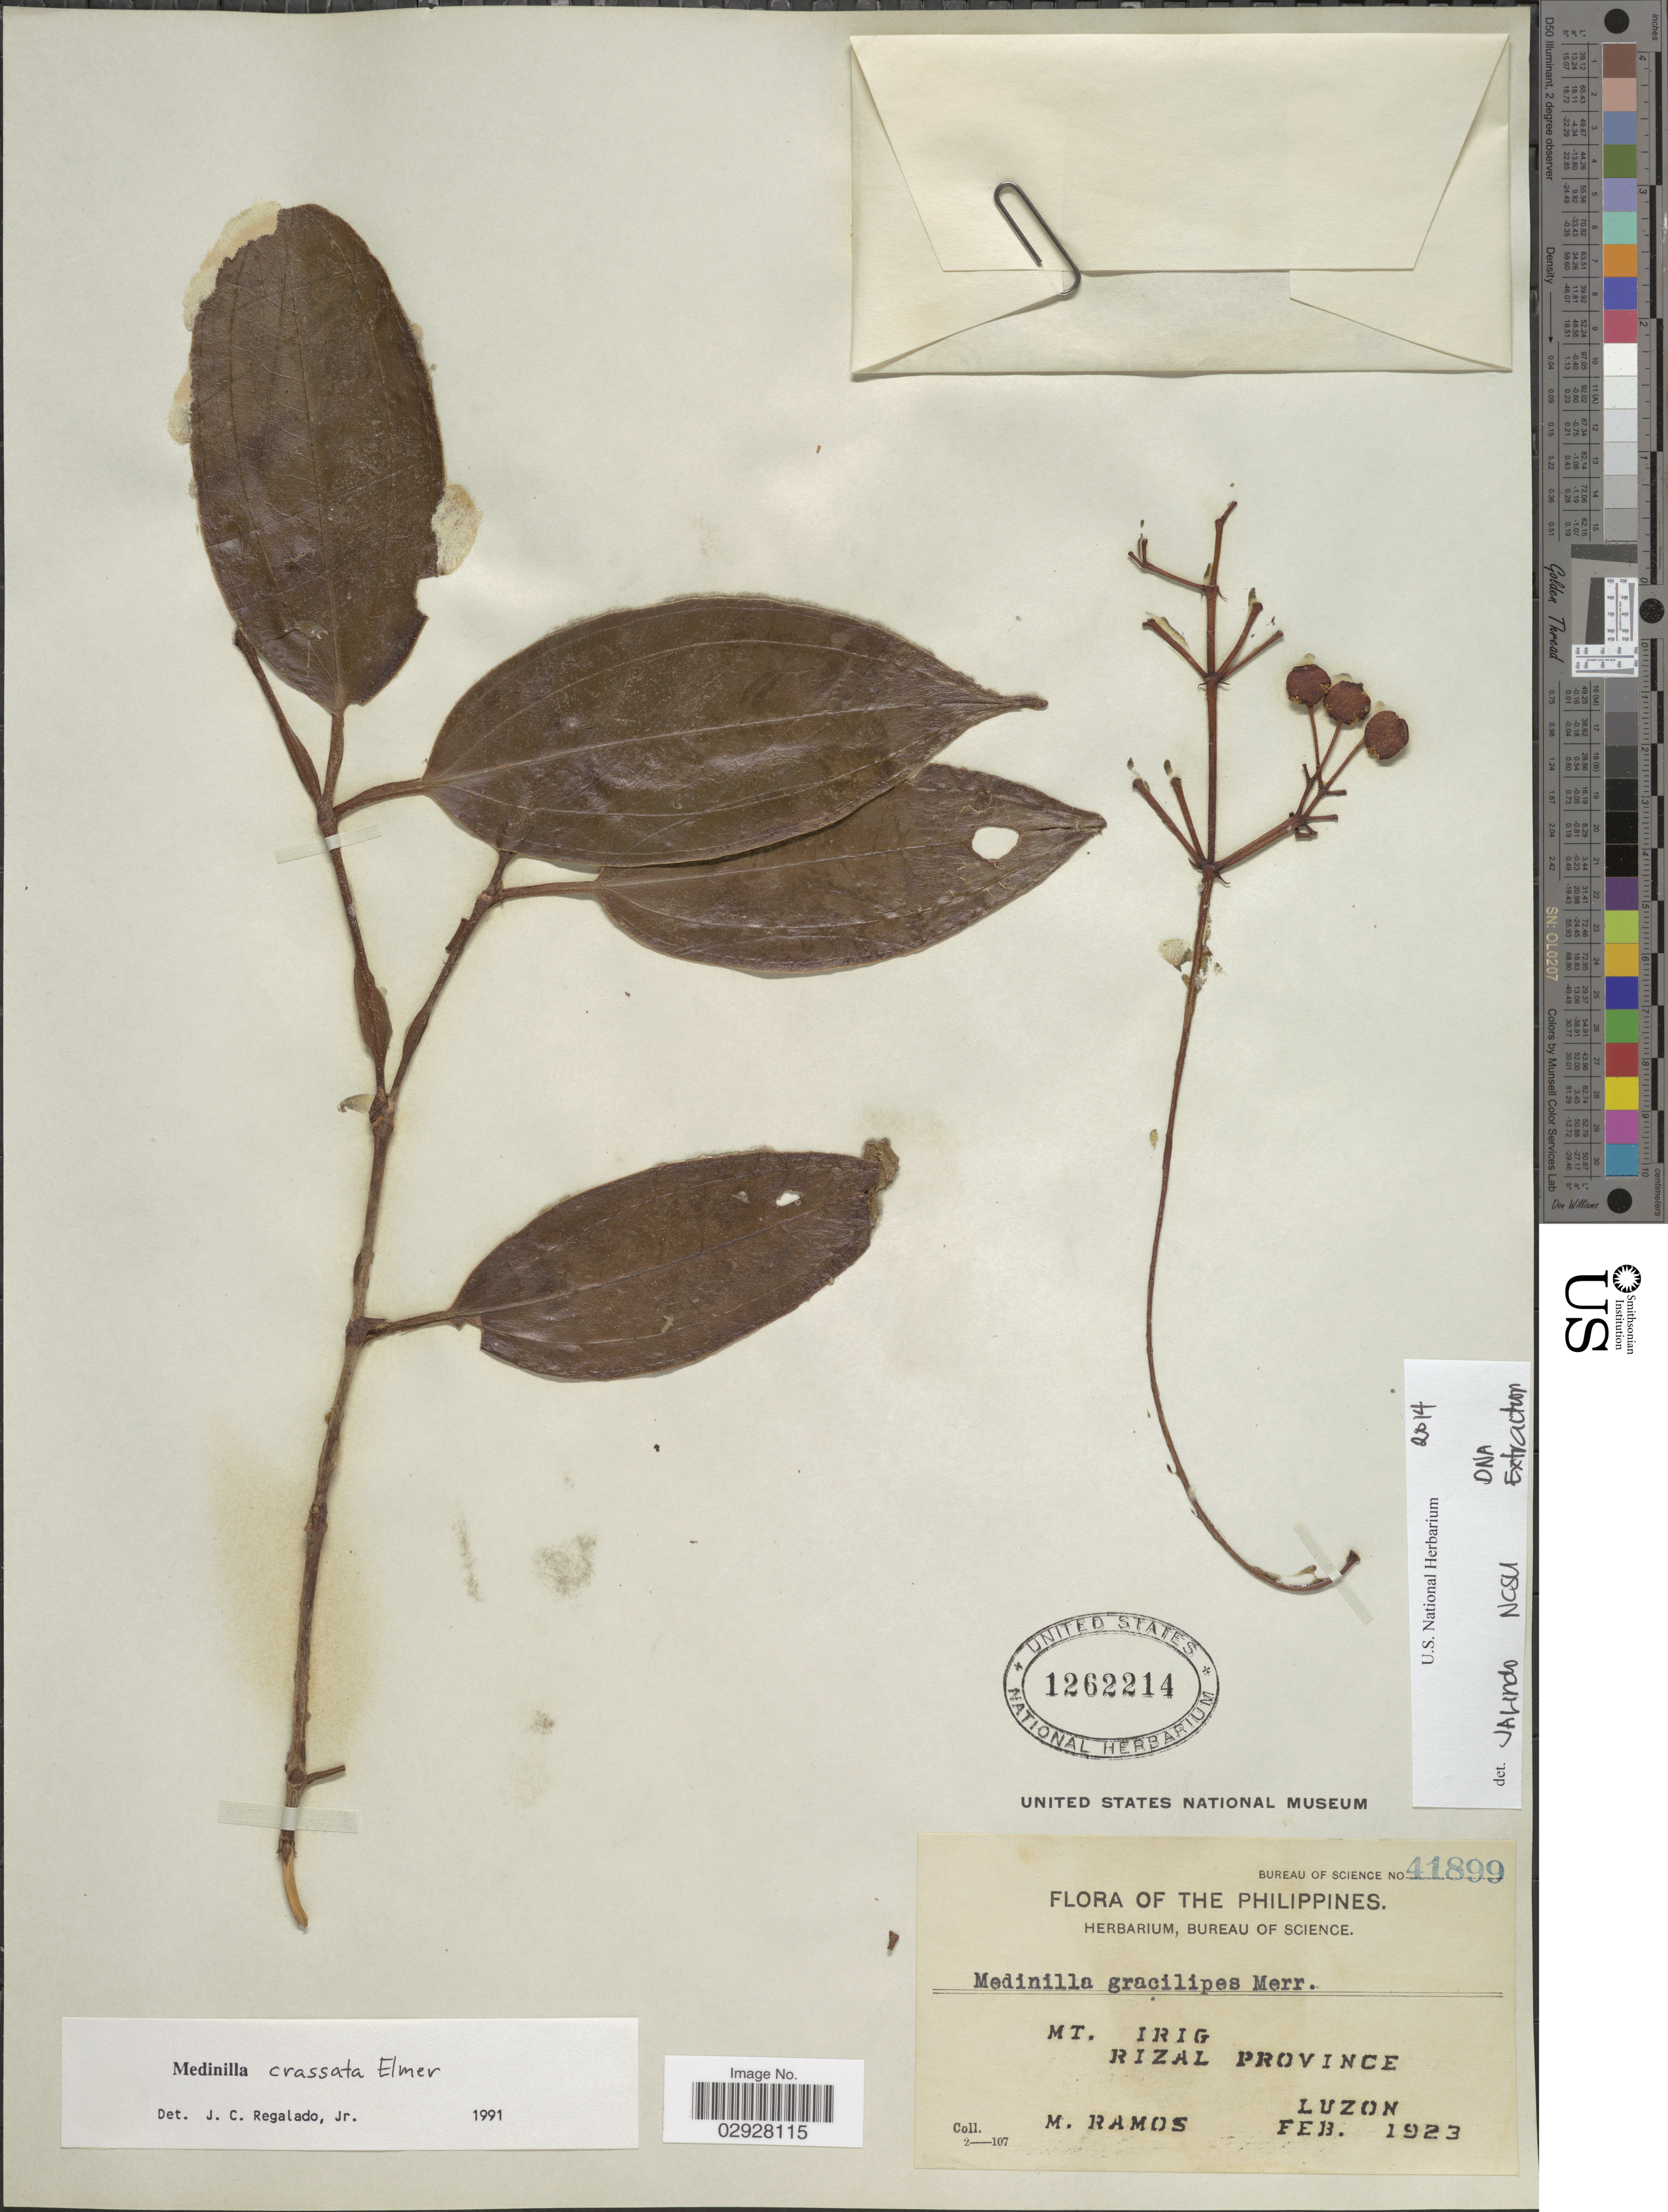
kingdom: Plantae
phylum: Tracheophyta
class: Magnoliopsida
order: Myrtales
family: Melastomataceae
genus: Medinilla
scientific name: Medinilla crassata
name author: Elmer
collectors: M. Ramos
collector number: Bureau of Science 41899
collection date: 1923-02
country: Philippines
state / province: Calabarzon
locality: Mt. Irig, Rizal Province, Luzon.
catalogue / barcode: US 1262214